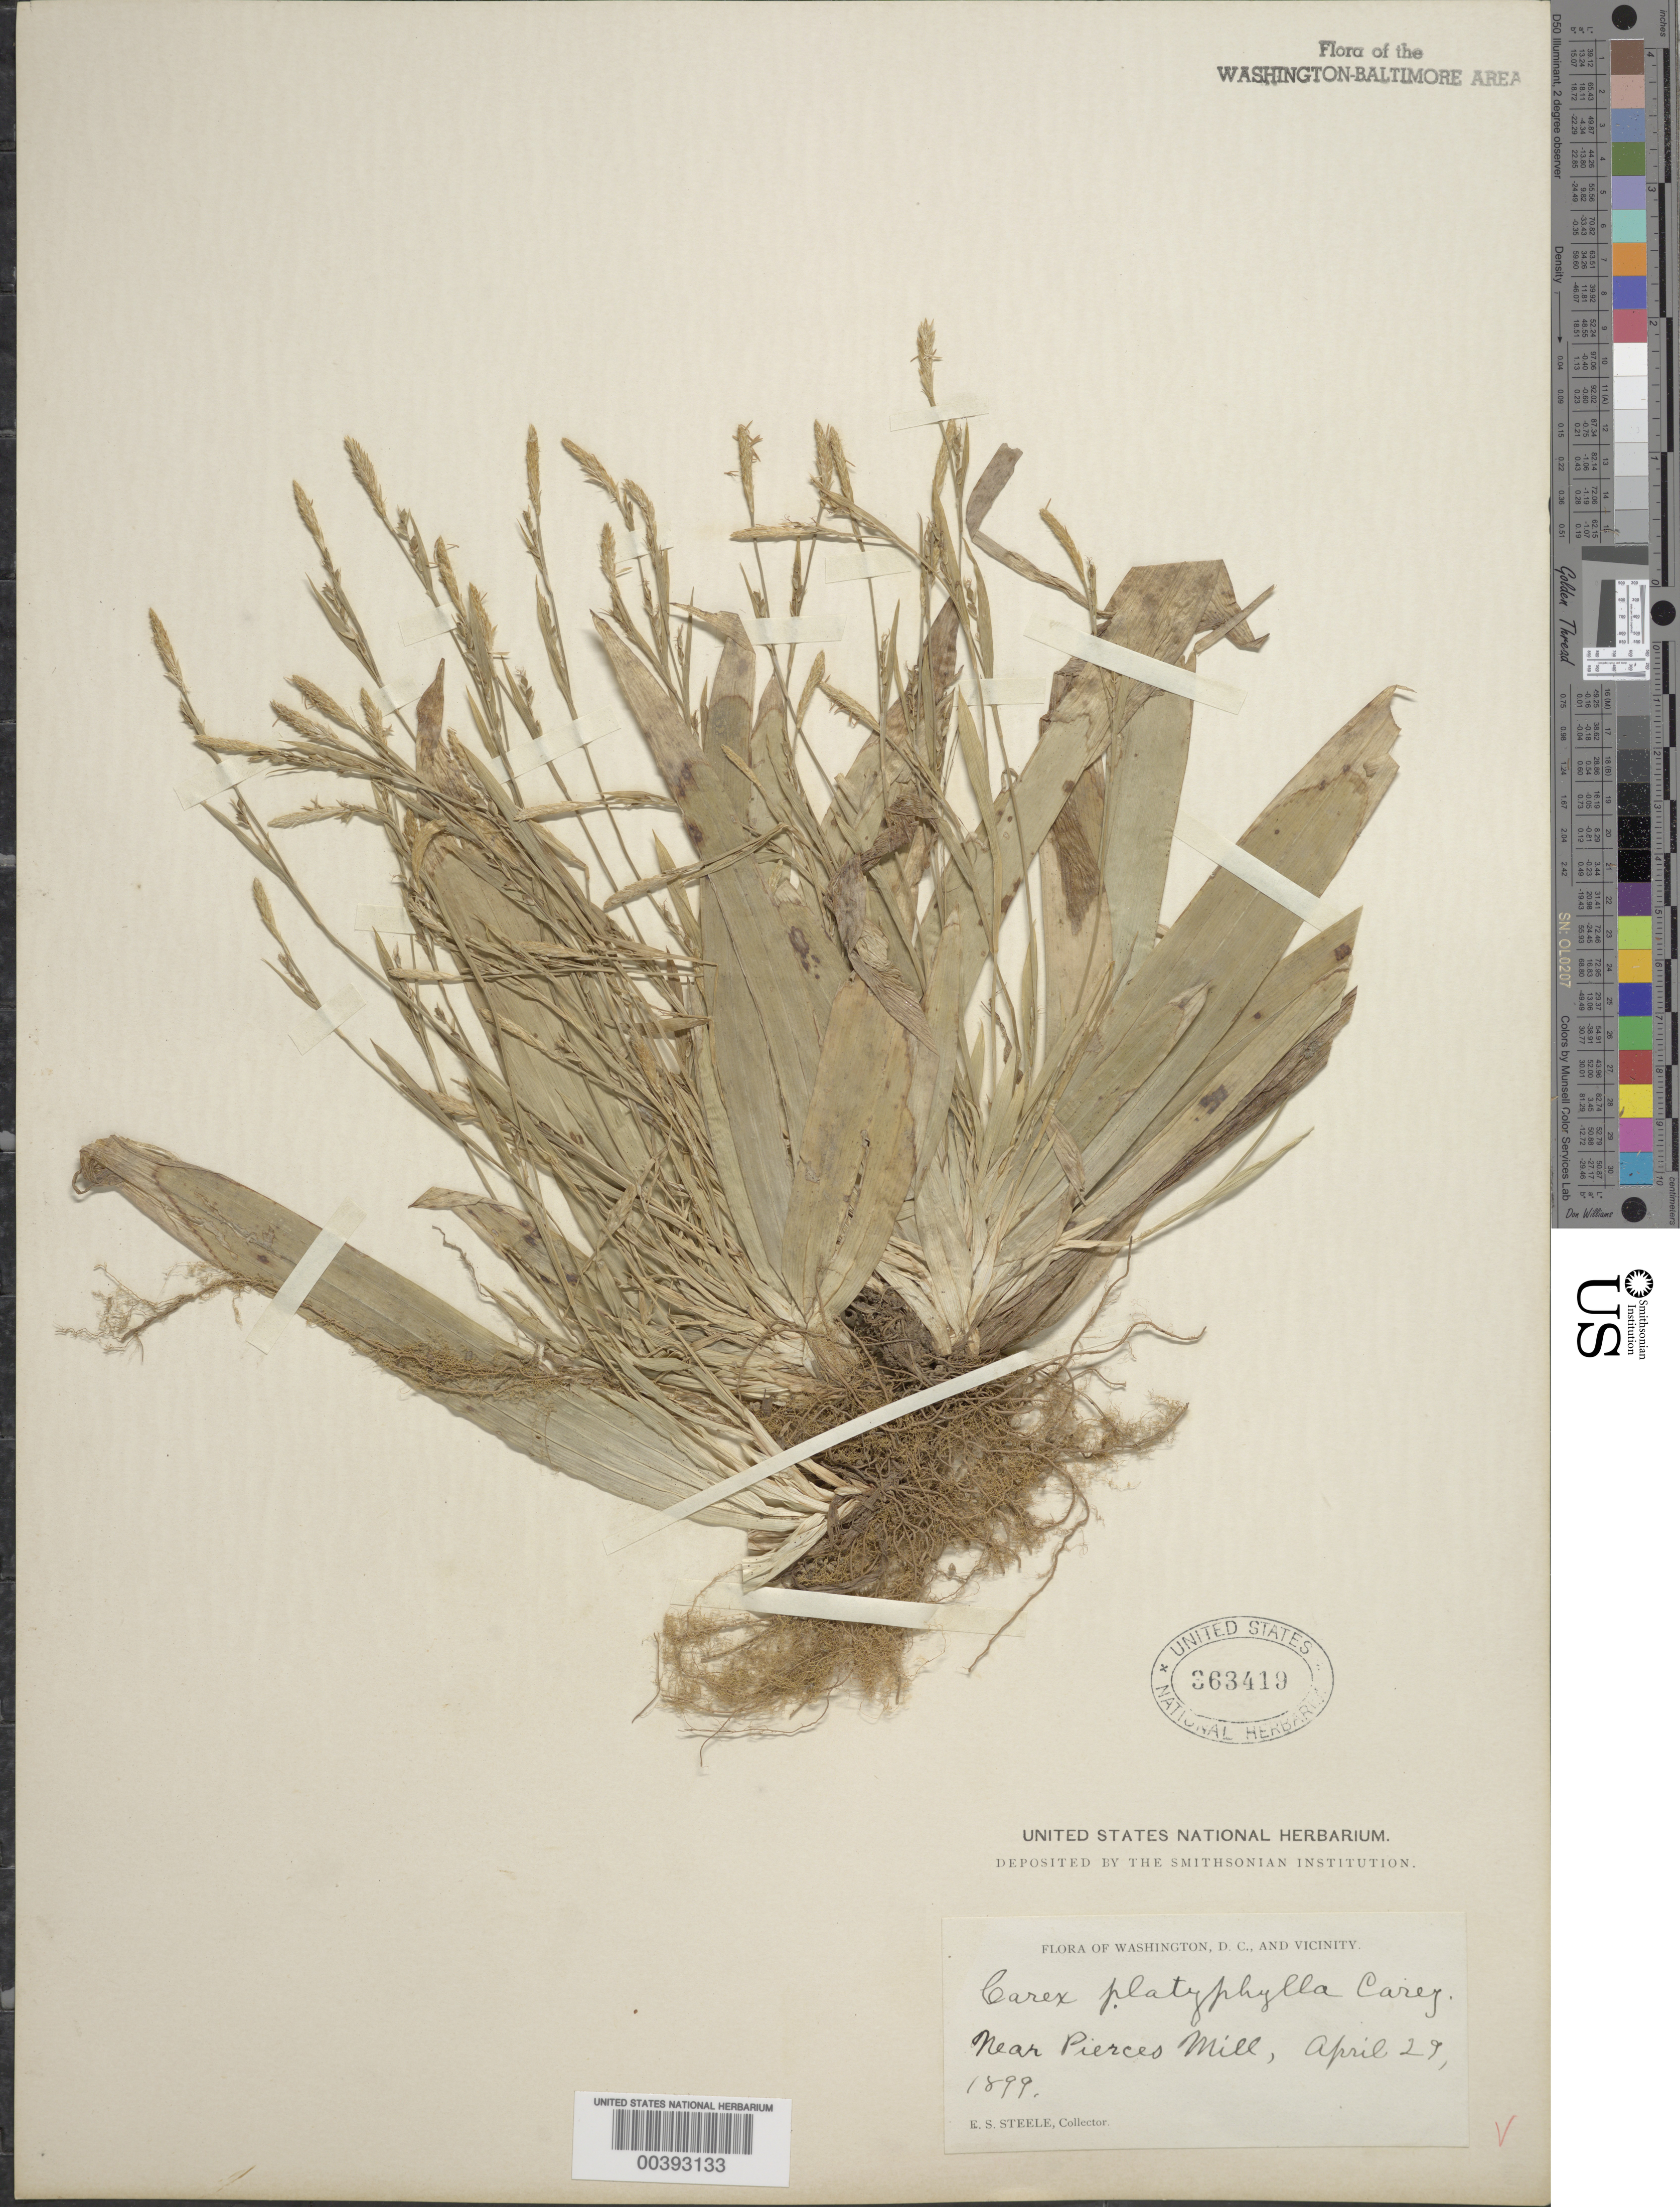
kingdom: Plantae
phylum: Tracheophyta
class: Liliopsida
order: Poales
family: Cyperaceae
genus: Carex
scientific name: Carex platyphylla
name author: J. Carey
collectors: H. A. Allard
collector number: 4526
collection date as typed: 27 Apr 1938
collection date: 1938-04-27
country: United States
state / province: Virginia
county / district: Fauquier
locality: South of Hopewell Gap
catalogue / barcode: US 1785766-2